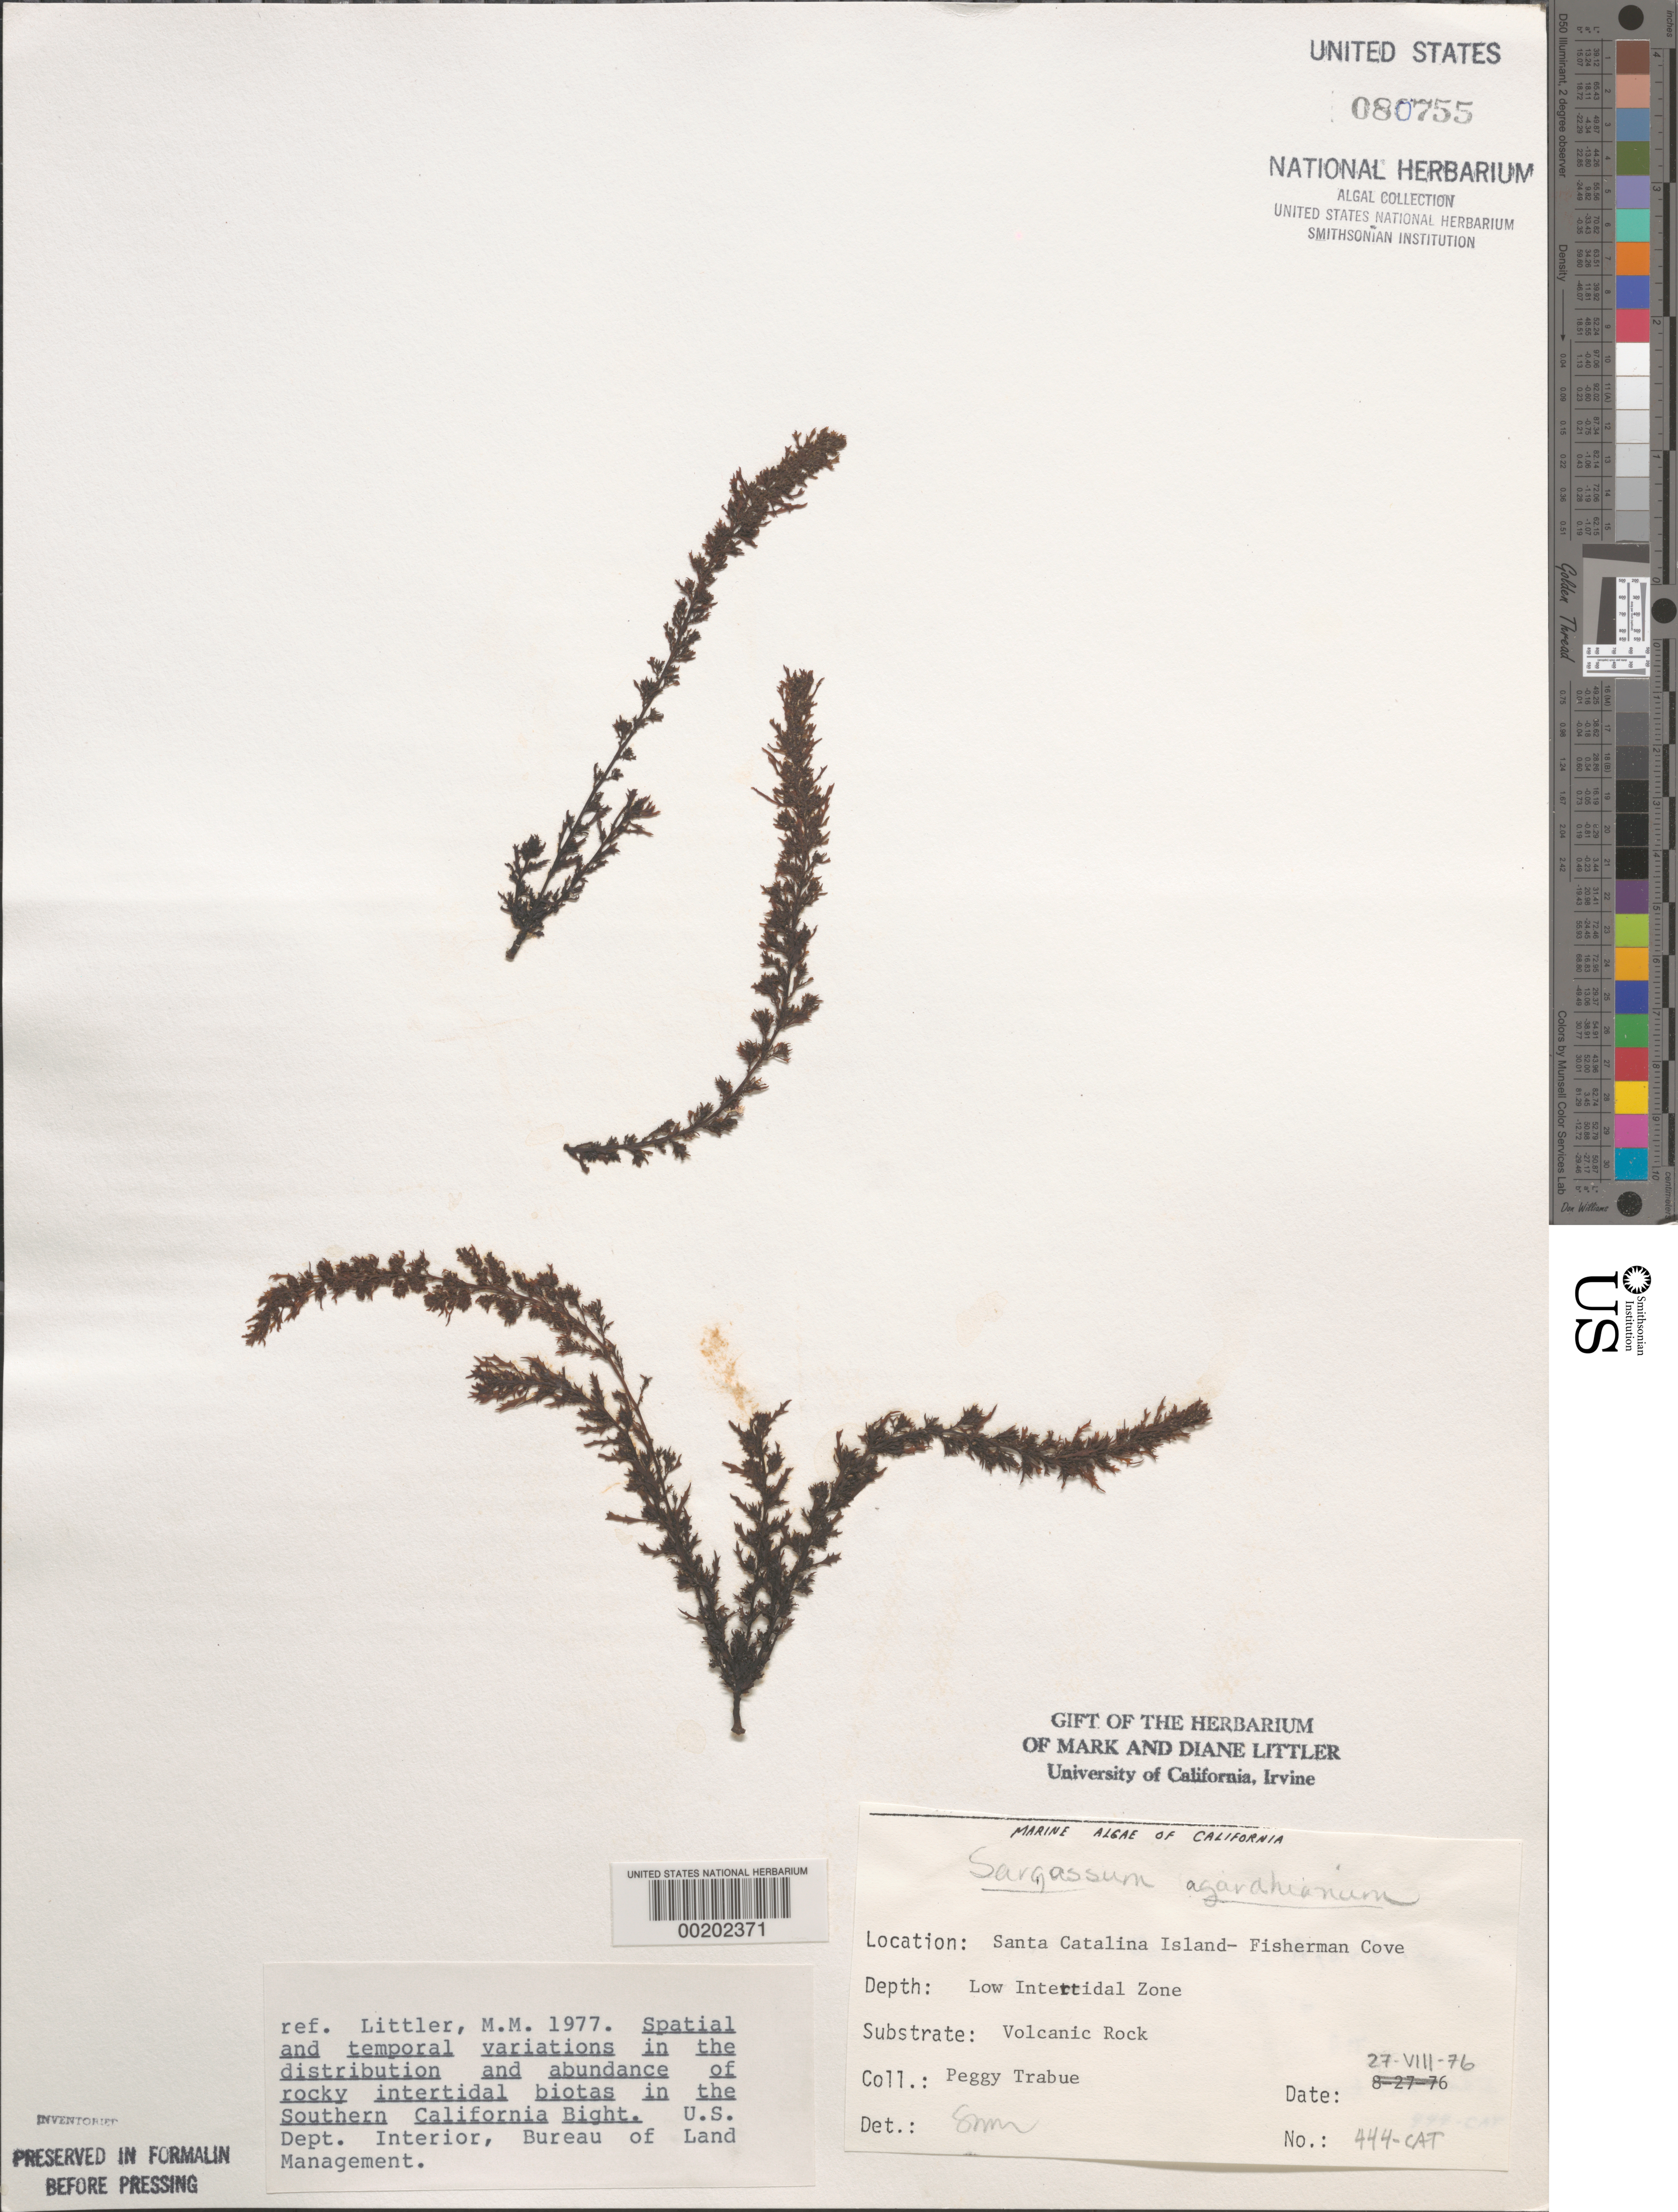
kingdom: Chromista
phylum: Ochrophyta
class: Phaeophyceae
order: Fucales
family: Sargassaceae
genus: Sargassum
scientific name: Sargassum agardhianum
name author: Farl. in J. Agardh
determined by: Murray, S. N.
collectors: P. J. Trabue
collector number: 444-cat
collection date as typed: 27 Aug 1976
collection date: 1976-08-27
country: United States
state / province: California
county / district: Los Angeles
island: Santa Catalina Island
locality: Fishermen Cove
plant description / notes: BLM-SOCALBIGHT Rocky Intertidal Survey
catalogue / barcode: US 80755